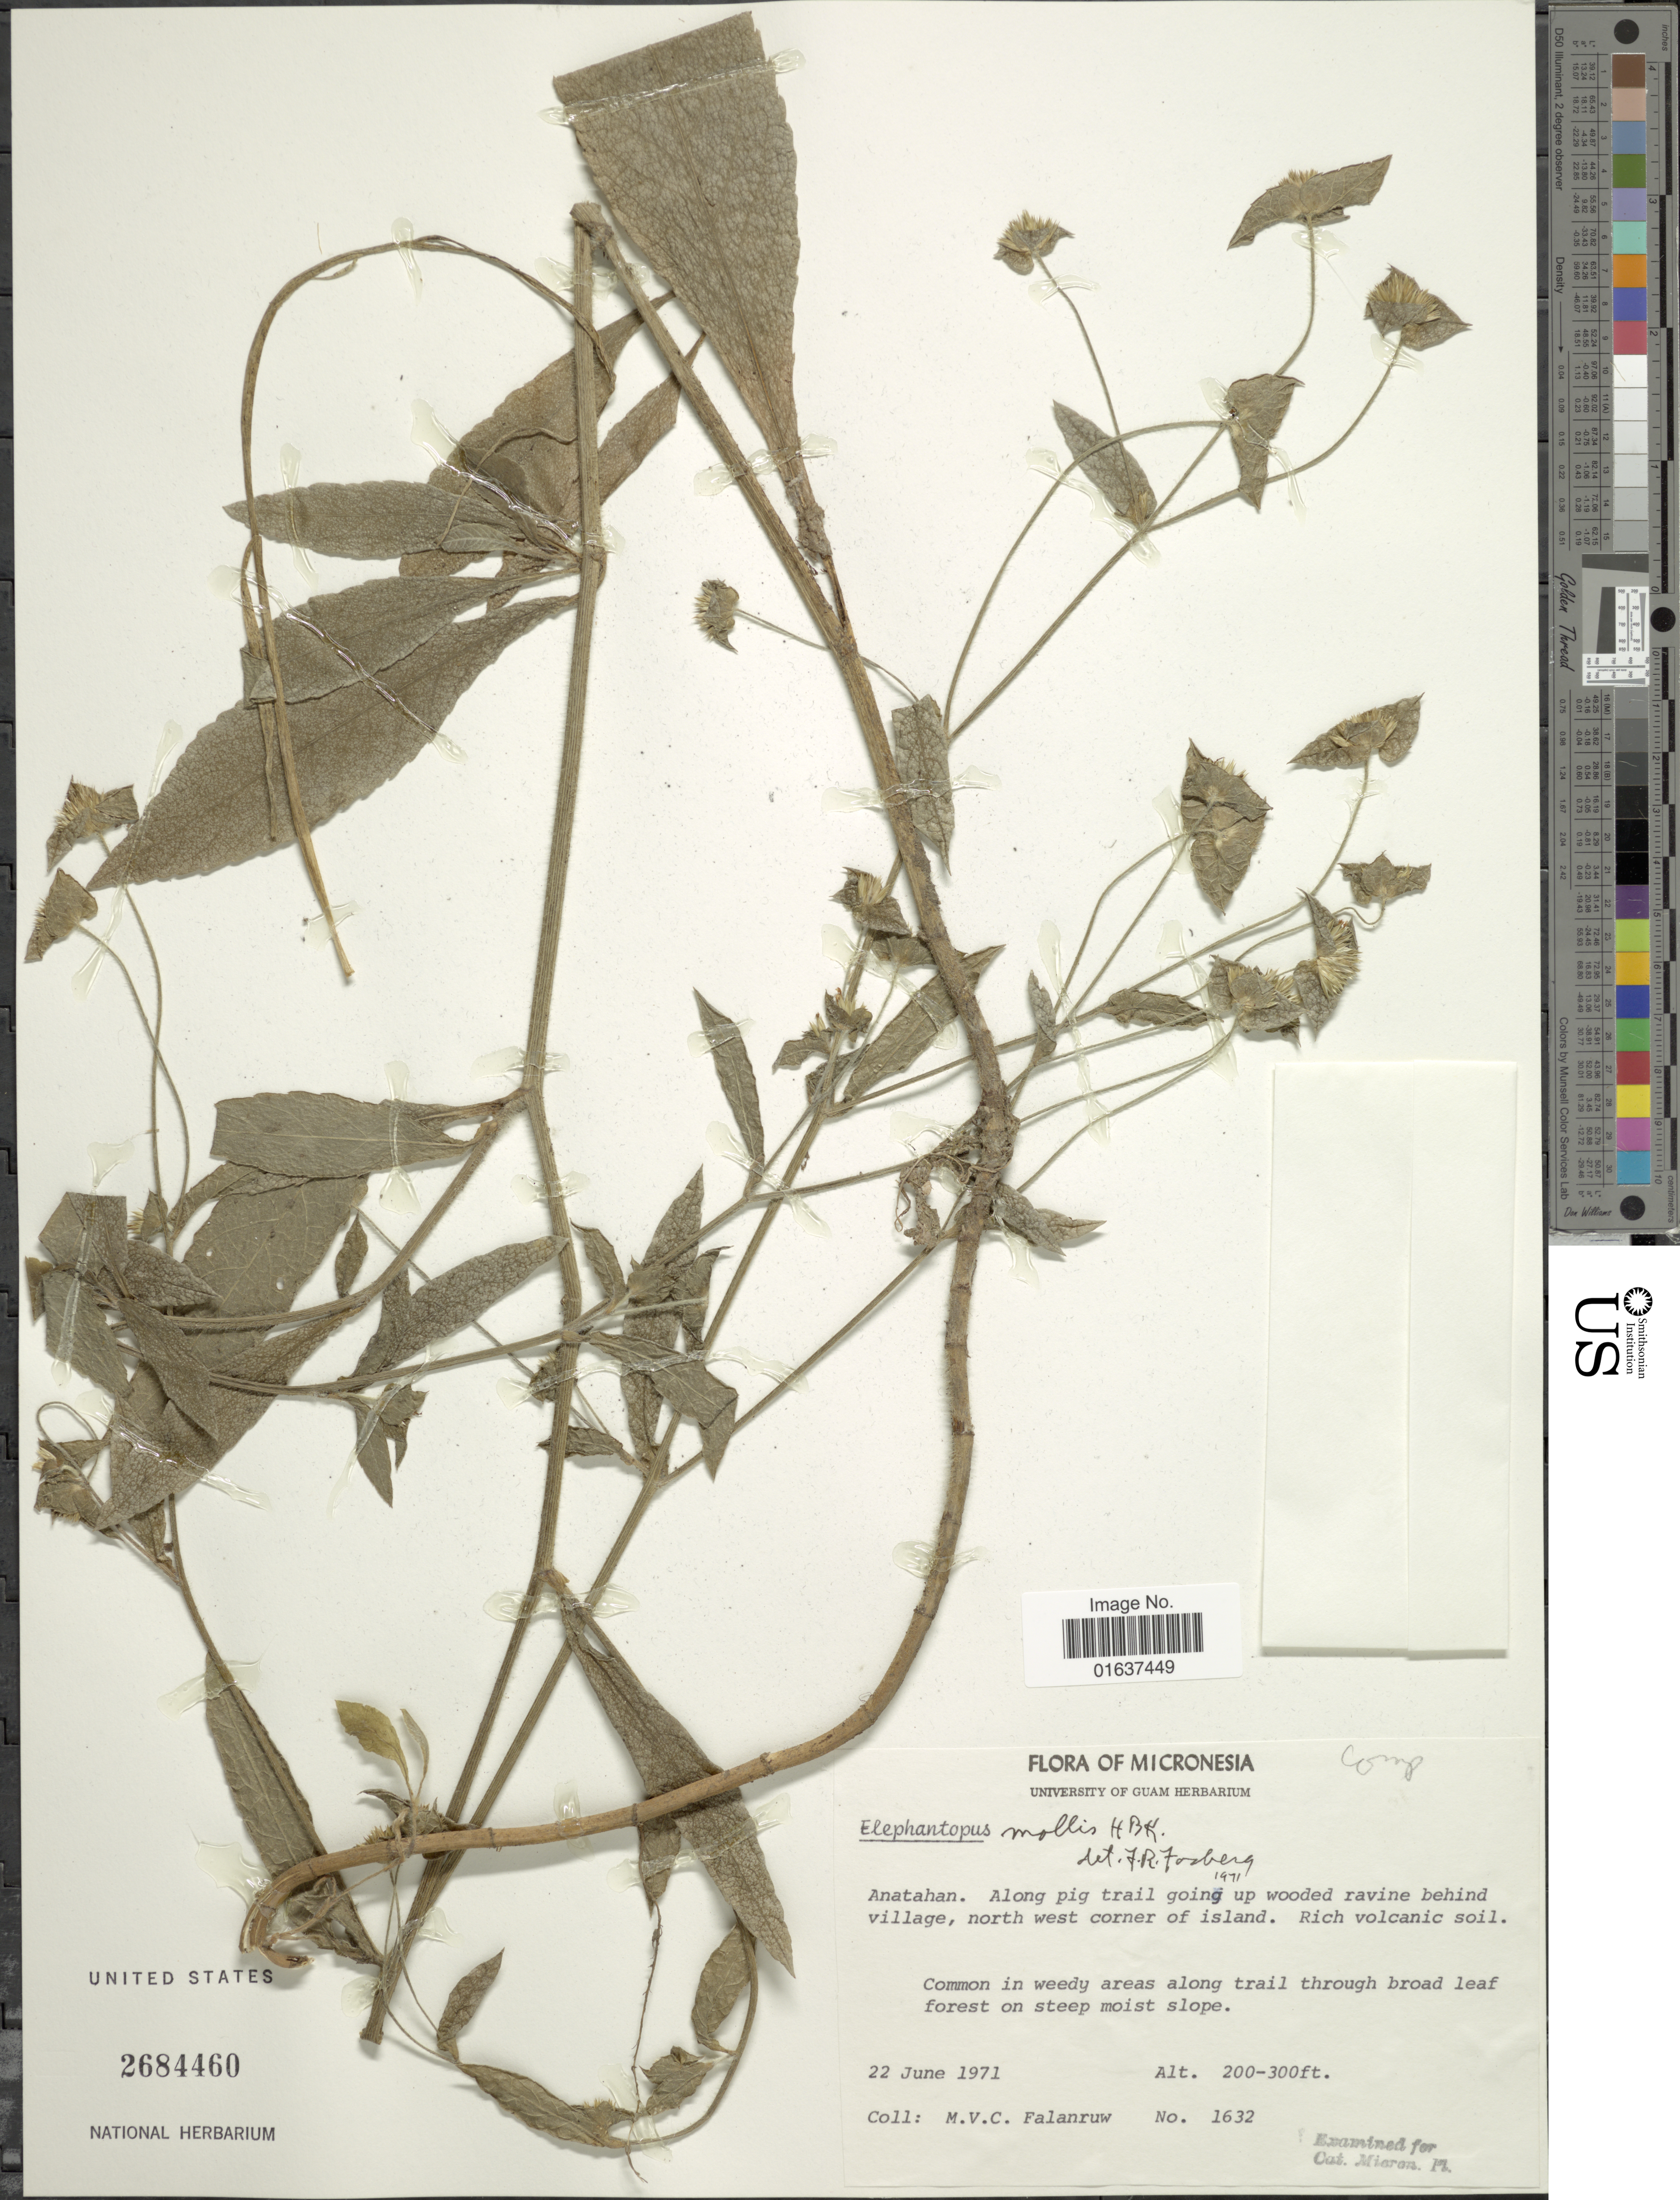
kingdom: Plantae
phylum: Tracheophyta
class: Magnoliopsida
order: Asterales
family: Asteraceae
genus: Elephantopus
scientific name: Elephantopus mollis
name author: Kunth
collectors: M. V. Falanruw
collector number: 1632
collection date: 1971-06-22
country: Northern Mariana Islands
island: Anatahan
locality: Anatahan. Along pig trail going up wooded ravine behind village, north west corner of island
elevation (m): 61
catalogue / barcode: US 2684460